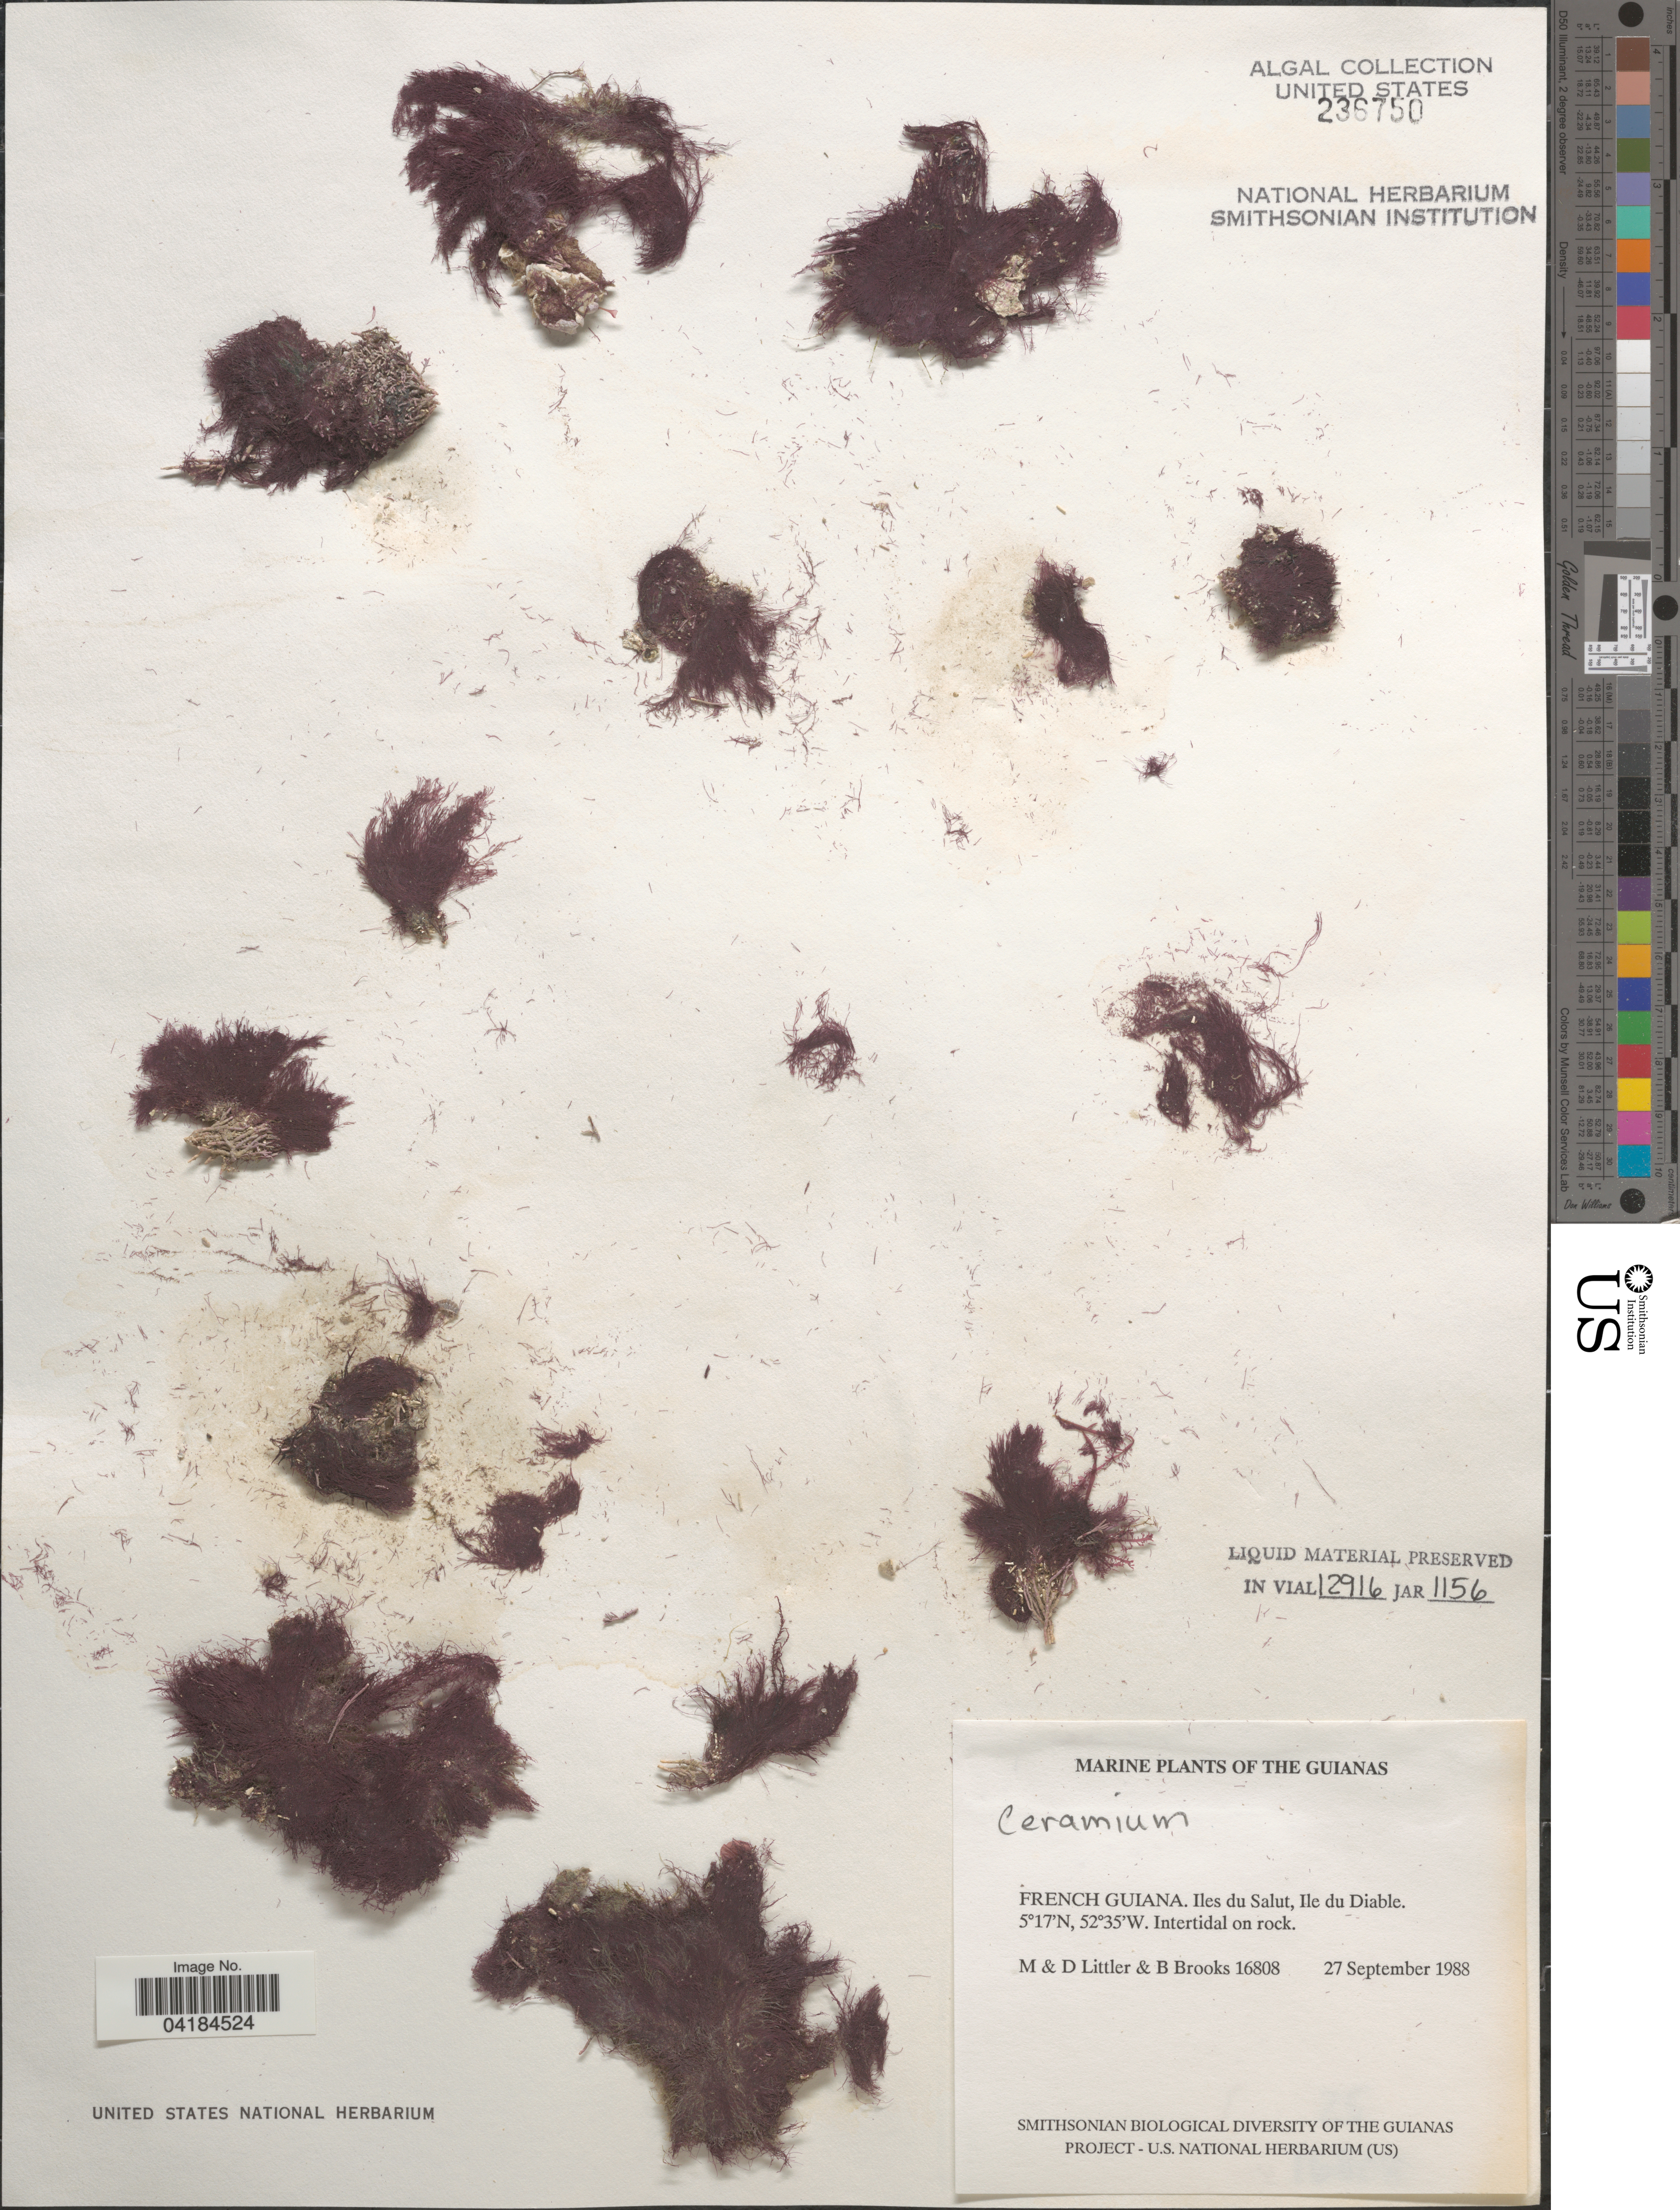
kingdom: Plantae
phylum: Rhodophyta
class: Florideophyceae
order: Ceramiales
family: Ceramiaceae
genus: Ceramium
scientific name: Ceramium sp.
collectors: M. Littler, D. S. Littler & B. Brooks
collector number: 16808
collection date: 1988-09-27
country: French Guiana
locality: The Guianas. Iles du Salut, Ile du Diable.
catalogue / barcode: US 236750